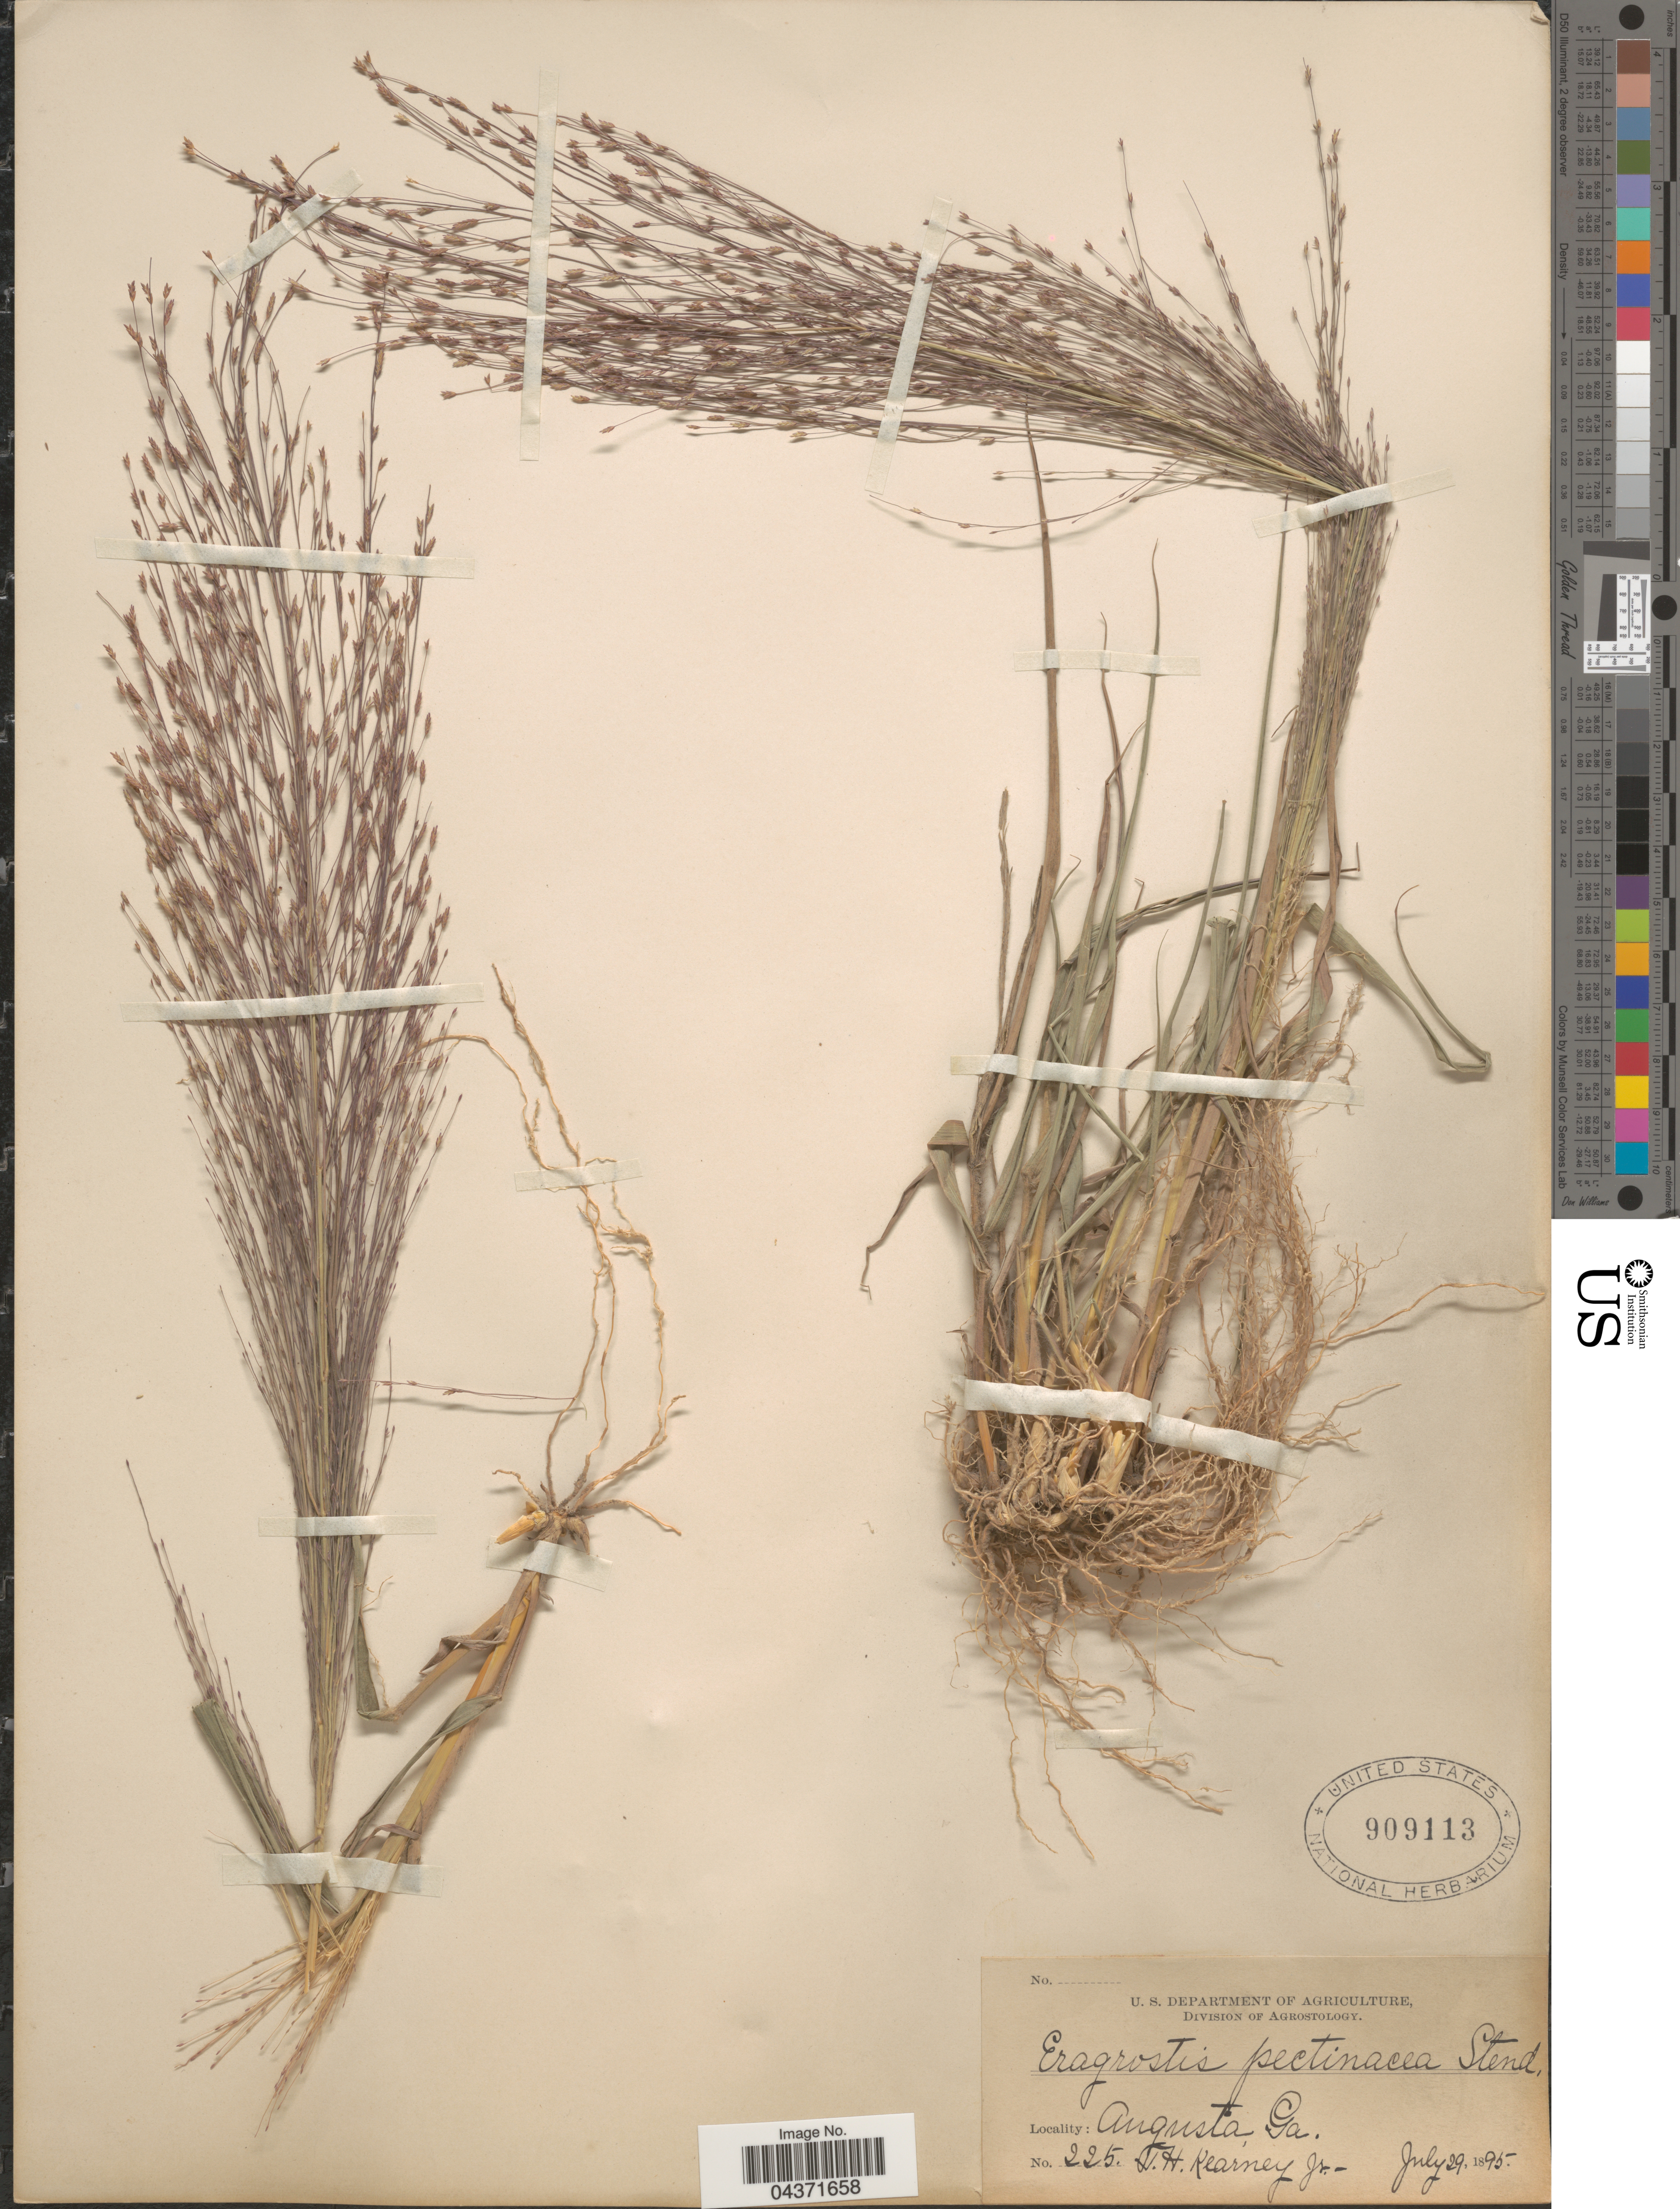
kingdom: Plantae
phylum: Tracheophyta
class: Liliopsida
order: Poales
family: Poaceae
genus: Eragrostis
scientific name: Eragrostis spectabilis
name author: (Pursh) Steud.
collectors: T. H. Kearney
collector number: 225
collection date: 1895-07-29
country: United States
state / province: Georgia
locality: Augusta.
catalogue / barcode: US 909113